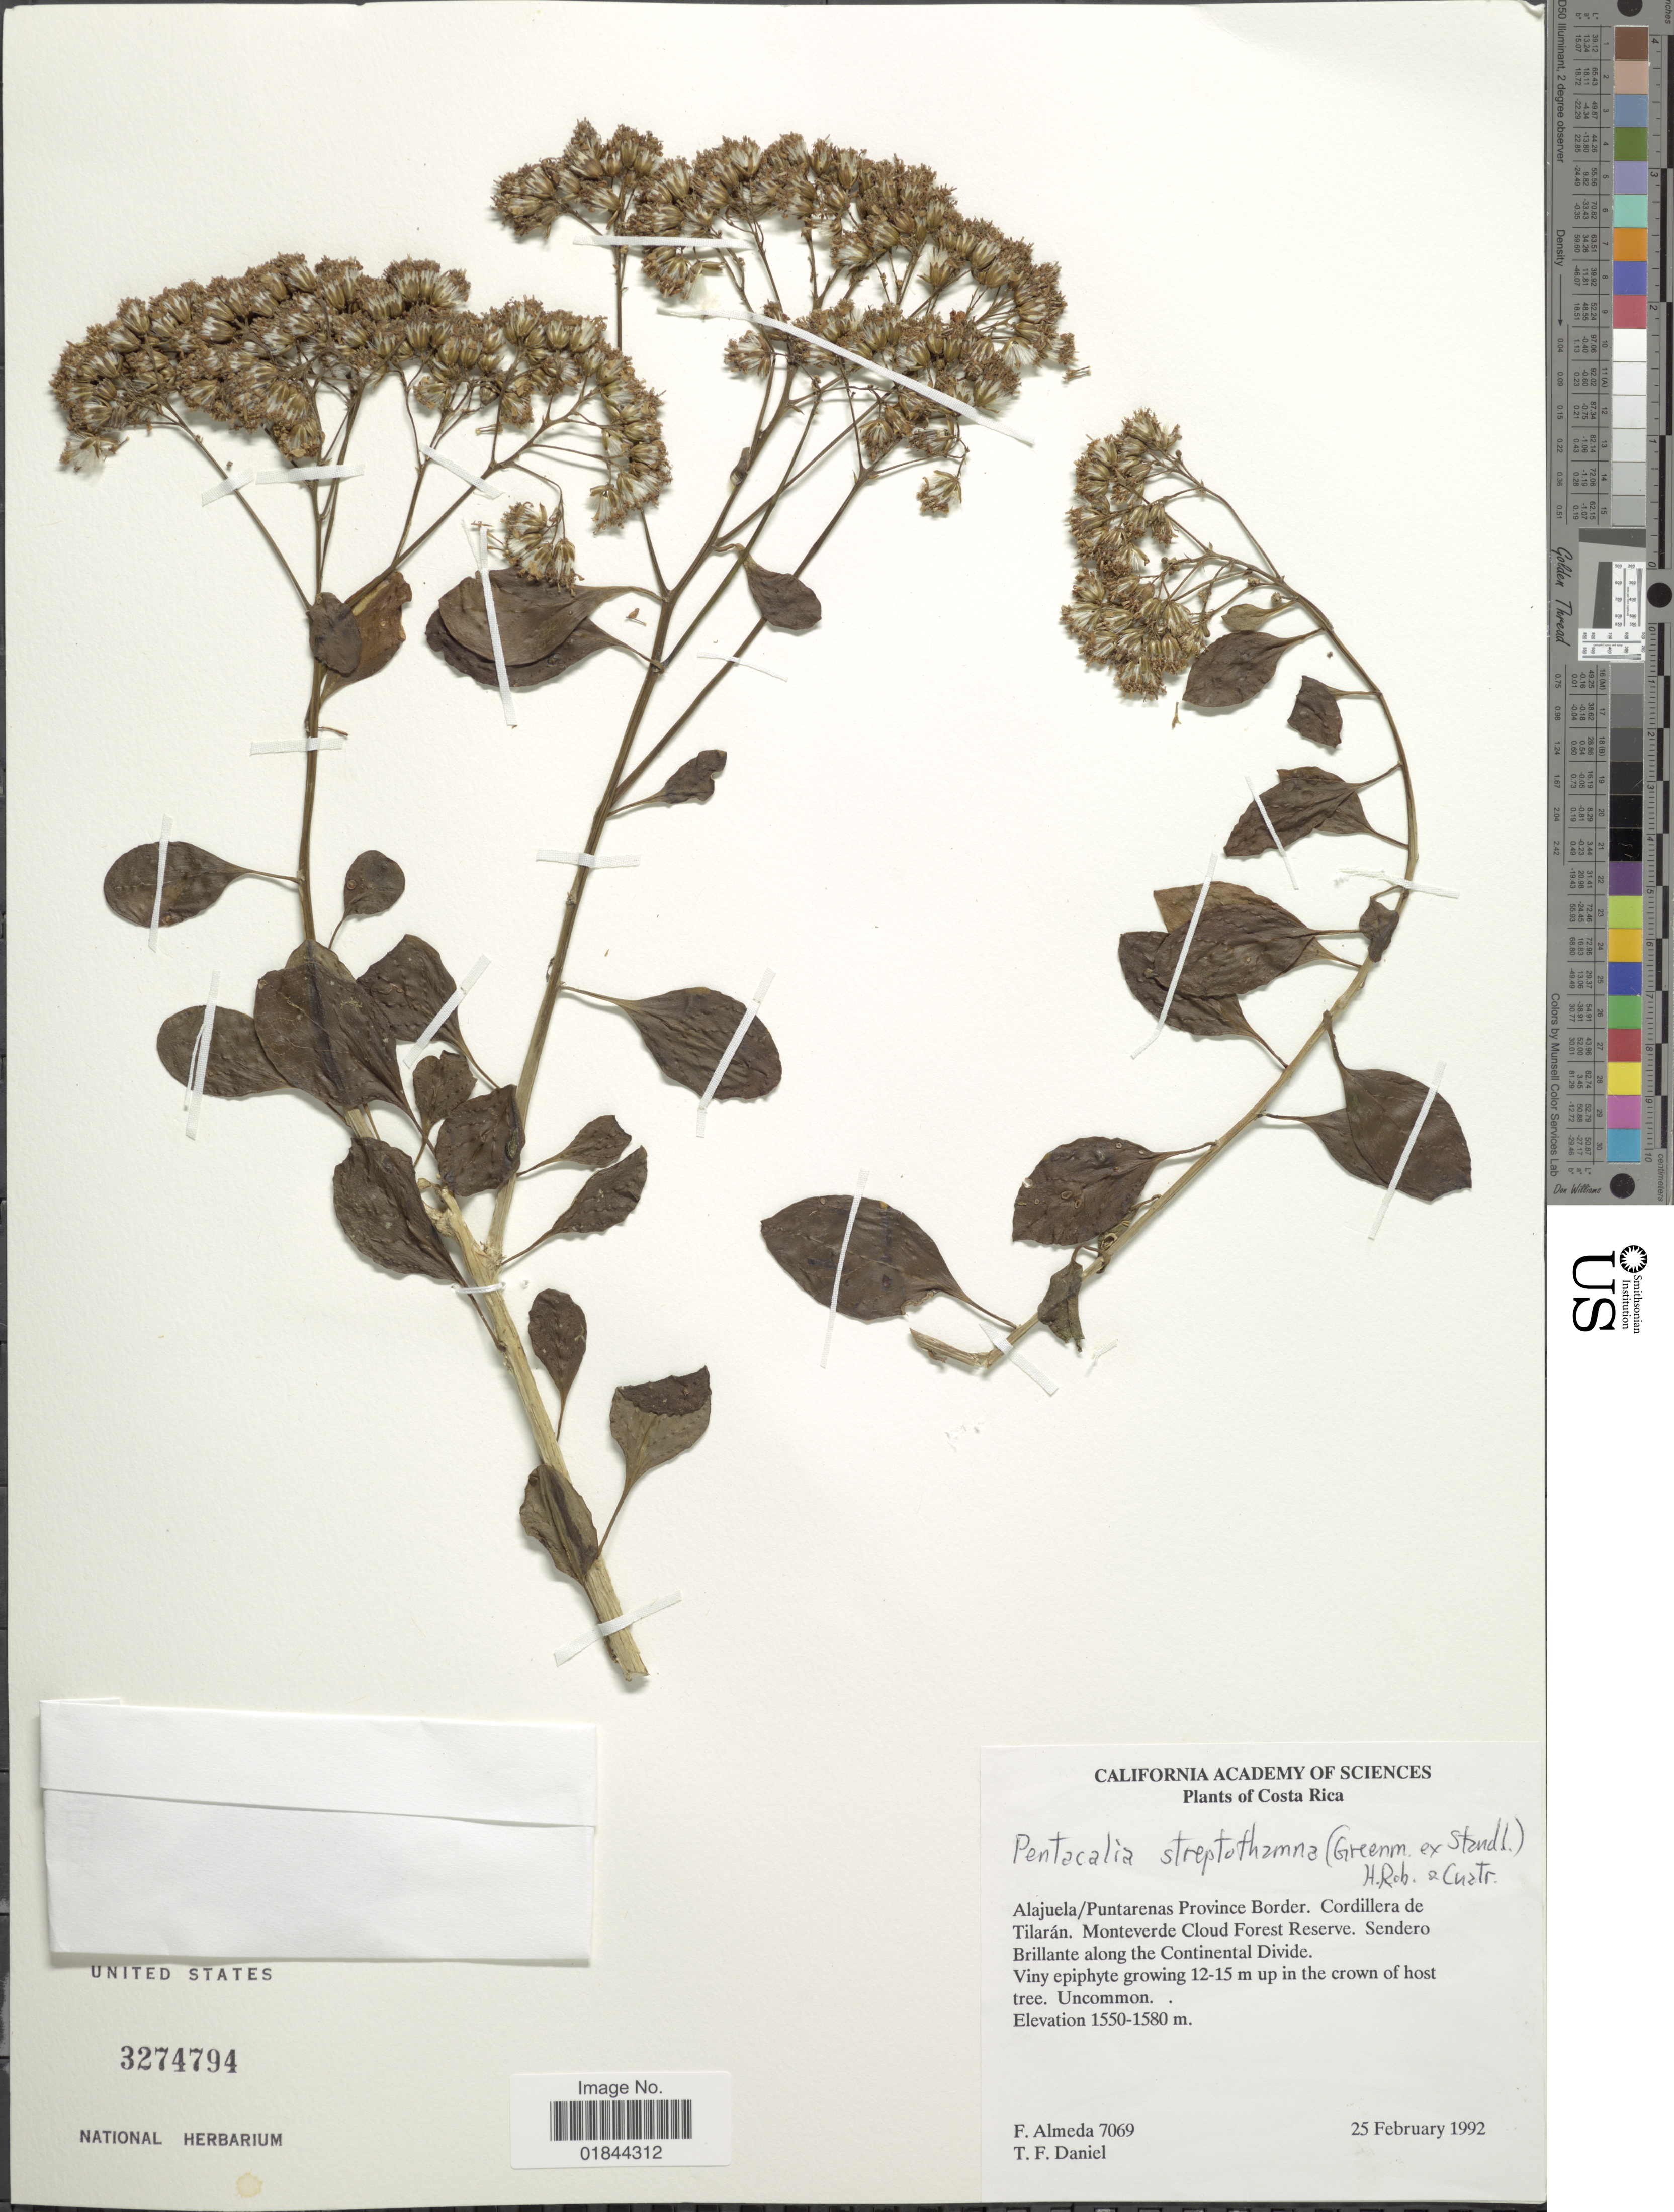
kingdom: Plantae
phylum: Tracheophyta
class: Magnoliopsida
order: Asterales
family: Asteraceae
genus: Pentacalia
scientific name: Pentacalia streptothamna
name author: (Greenm. ex Standl.) H. Rob. & Cuatrec.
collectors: F. Almeda & T. F. Daniel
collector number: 7069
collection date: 1992-02-25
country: Costa Rica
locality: Alajuela/Puntarenas Province Border. Cordillera de Tilaran. Monteverde Cloud Forest Reserve. Sendero Brillante along the Continental Divide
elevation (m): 1550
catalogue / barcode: US 3274794